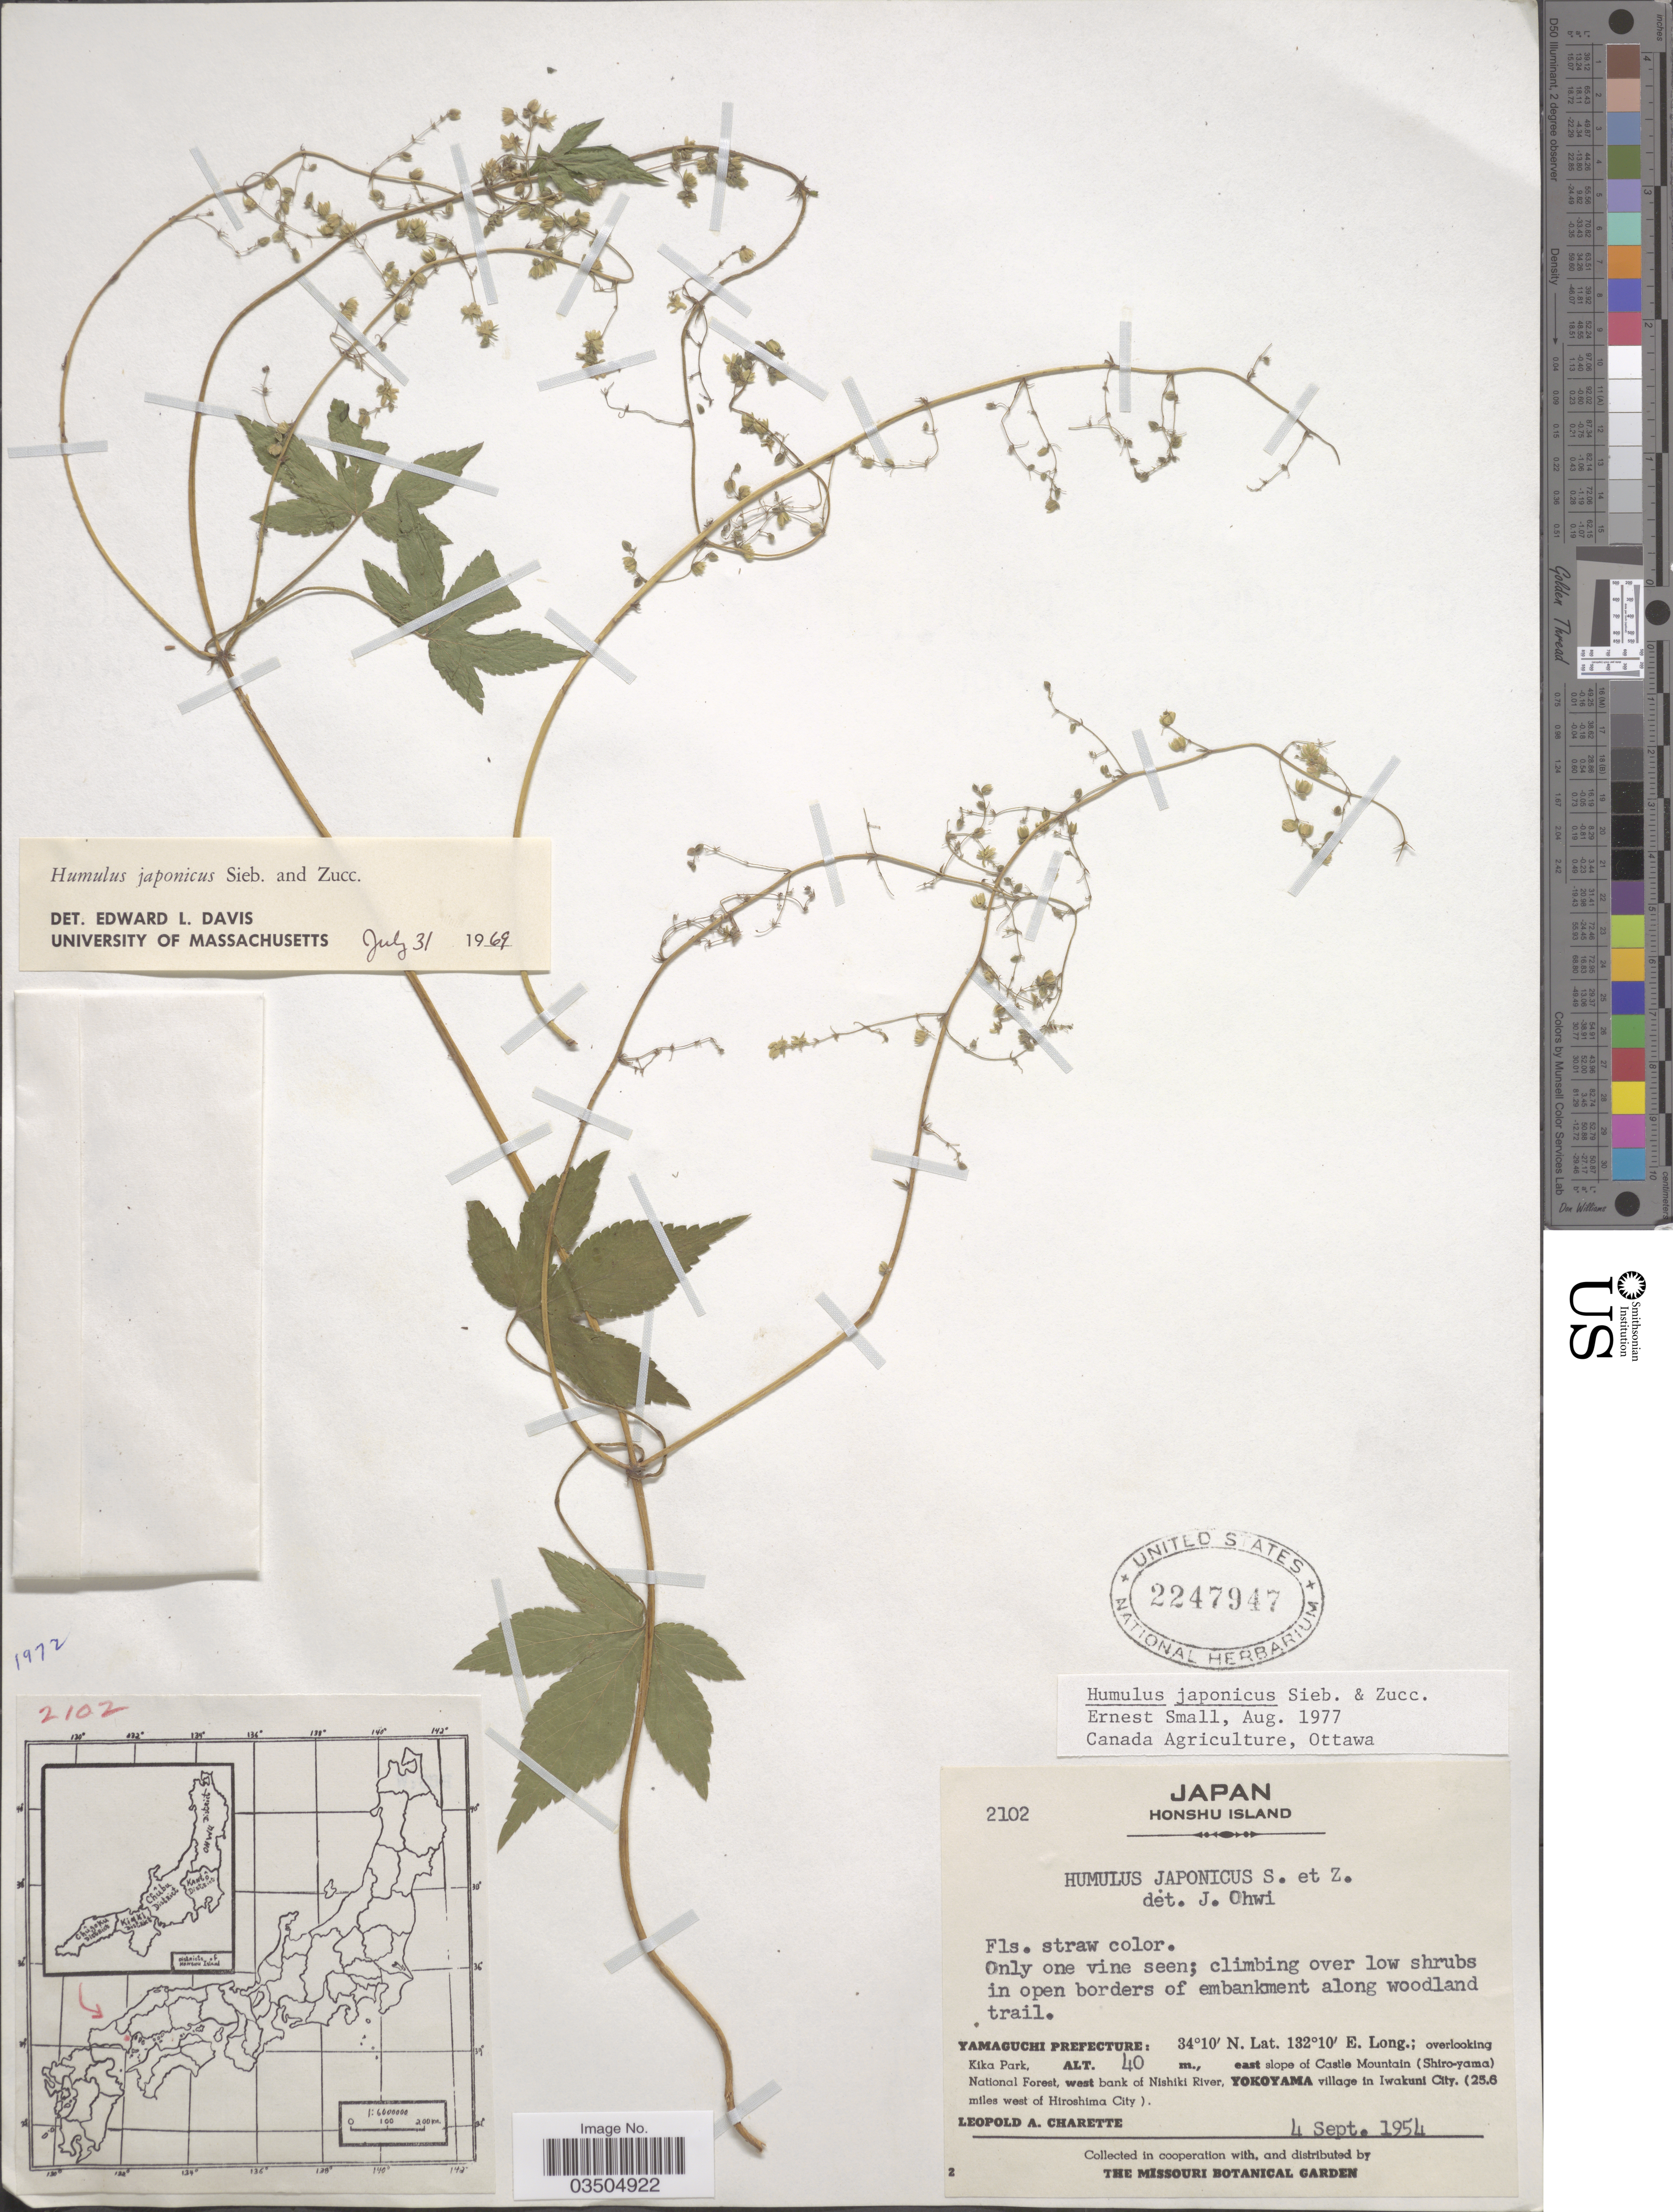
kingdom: Plantae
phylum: Tracheophyta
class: Magnoliopsida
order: Rosales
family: Cannabaceae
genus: Humulus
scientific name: Humulus japonicus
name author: Siebold & Zucc.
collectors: L. A. Charette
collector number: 2102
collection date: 1954-09-04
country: Japan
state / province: Yamaguti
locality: Honshu Island. Yamaguchi Prefecture: overlooking Kika Park, east slope of Castle Mountain (Shiro-yama) National Forest, west bank of Nishiki River, Yokoyama village in Iwakuni City. (25.6 miles west of Hiroshima City).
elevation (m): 40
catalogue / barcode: US 2247947